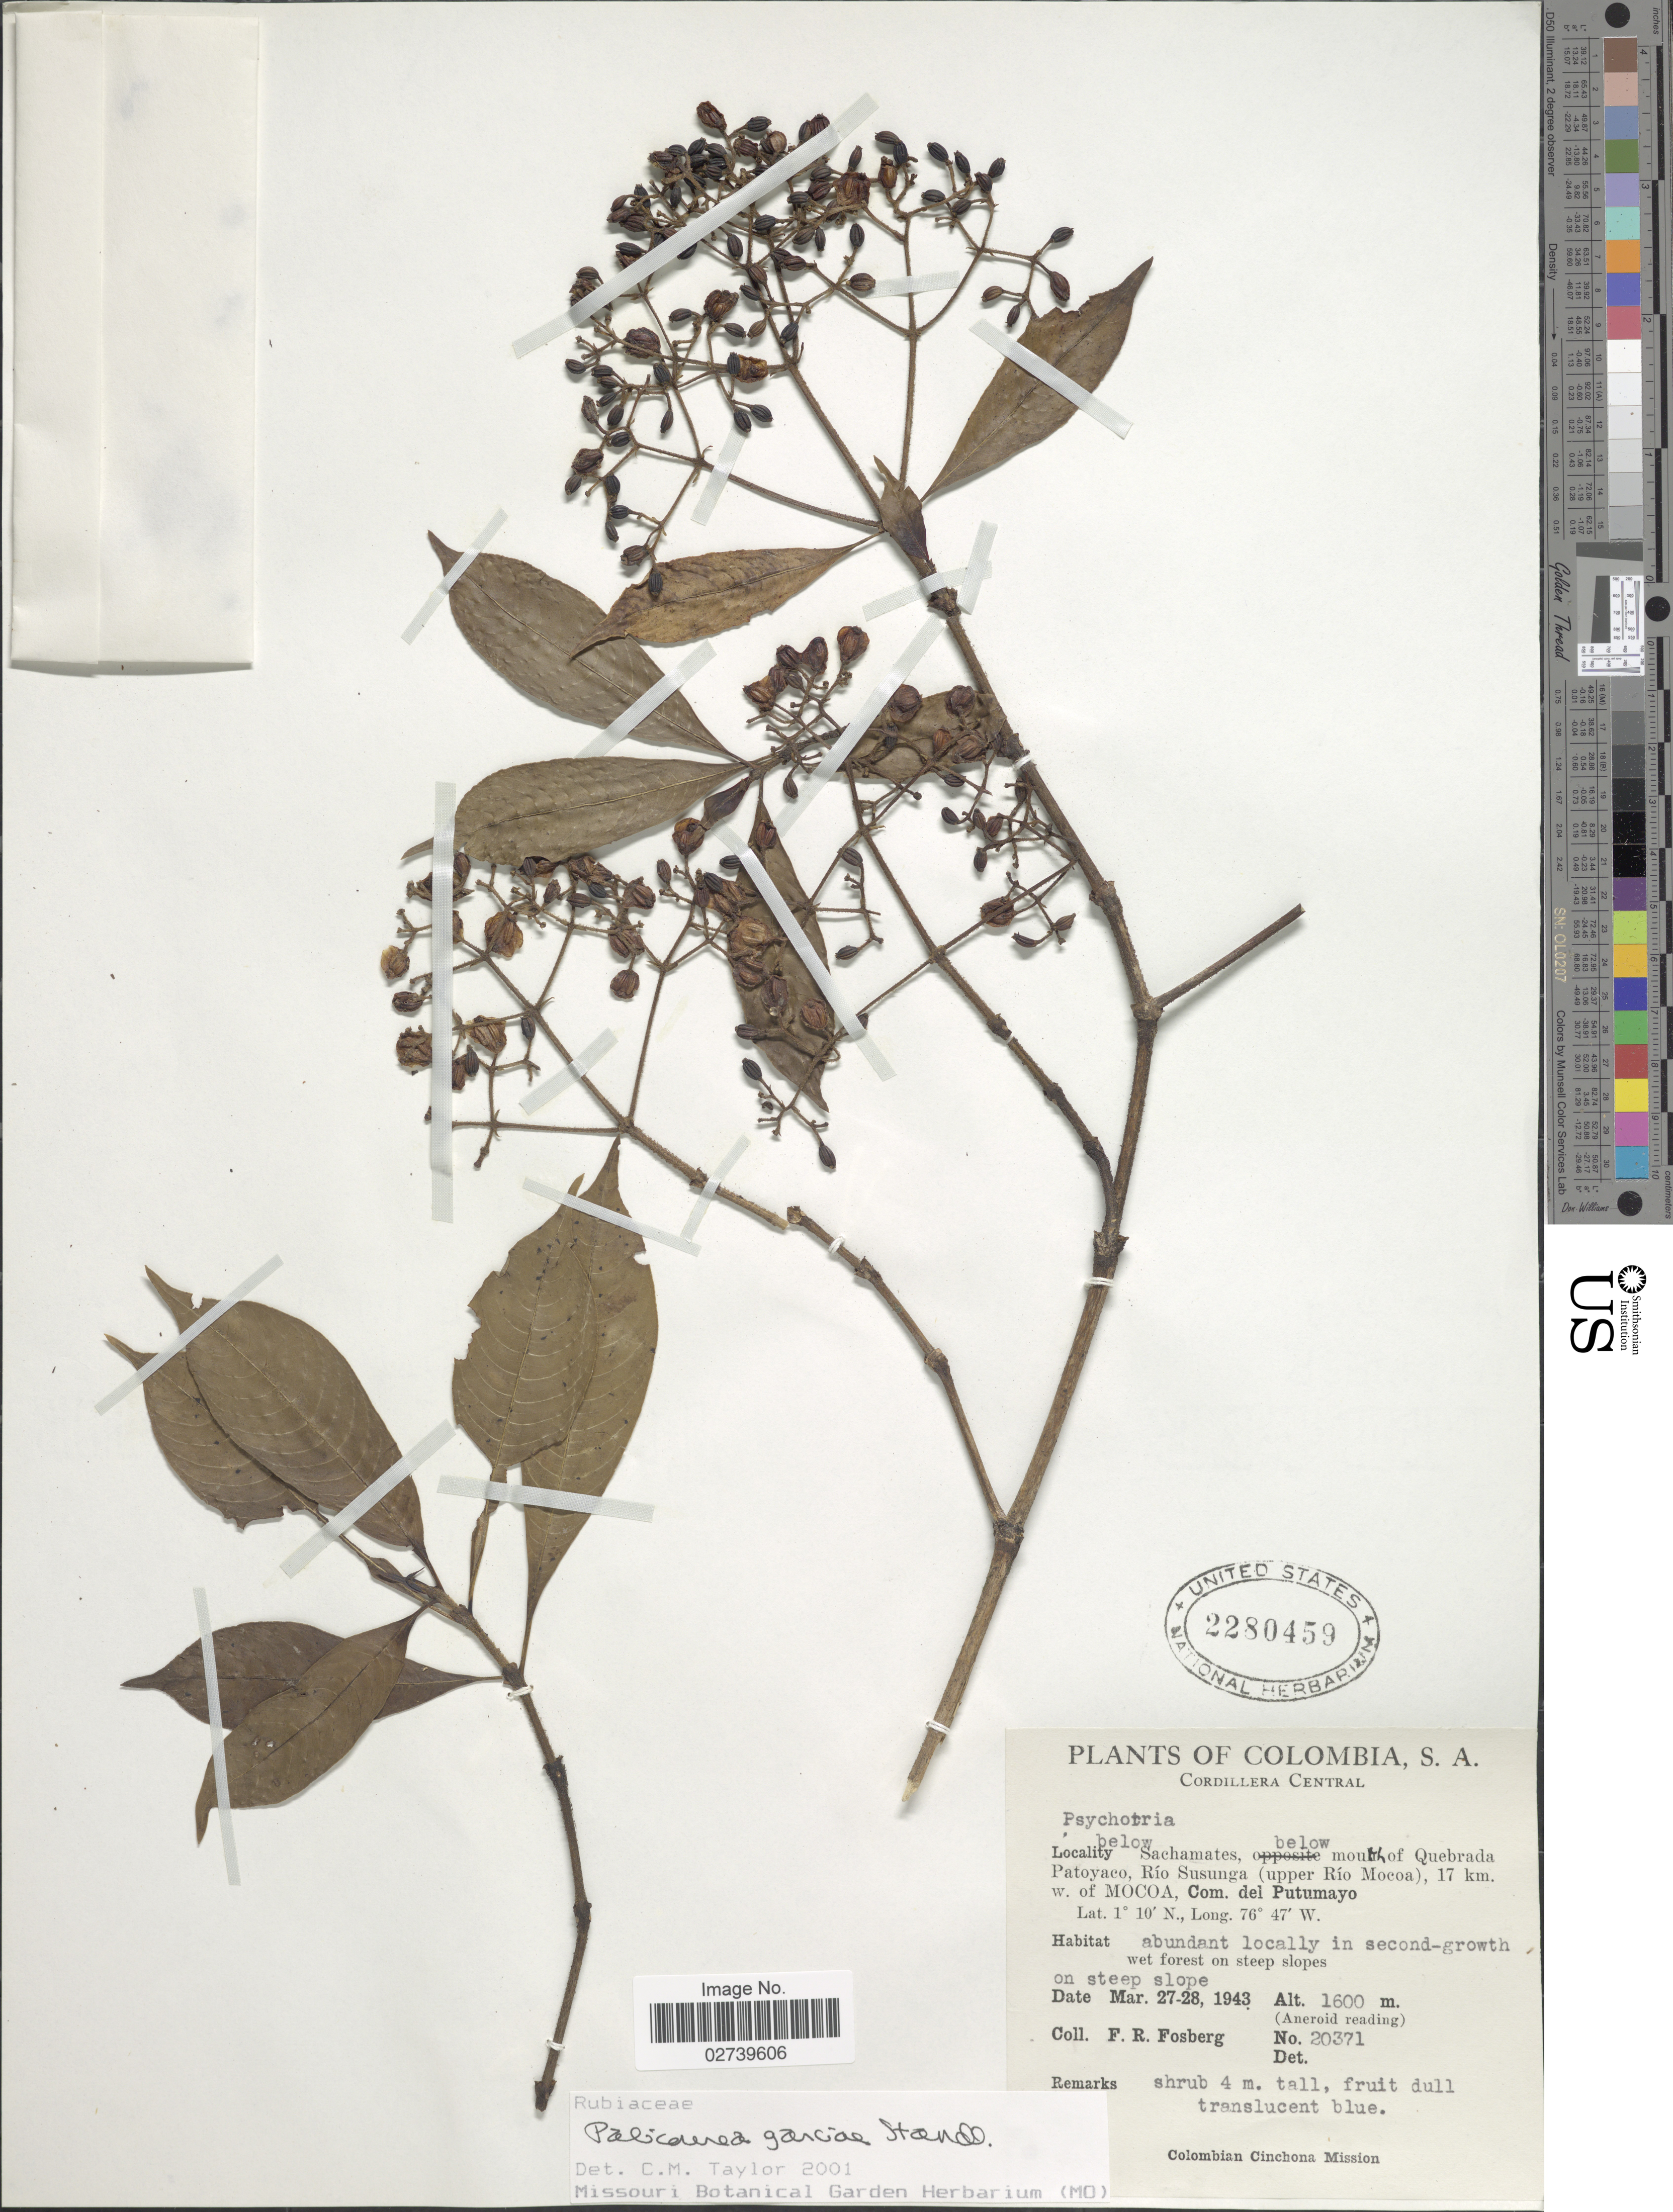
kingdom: Plantae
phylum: Tracheophyta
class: Magnoliopsida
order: Gentianales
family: Rubiaceae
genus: Palicourea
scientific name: Palicourea garciae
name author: Standl.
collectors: F. R. Fosberg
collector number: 20371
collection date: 1943-03-27/1943-03-28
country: Colombia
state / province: Putumayo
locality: Cordillera Central, below Sachamates, below mouth of Quebrada Patoyaco, Rio Susunga (upper Rio Mocoa), 17 km. w. of Mocoa, Com. del Putumayo, on steep slopes.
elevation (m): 1600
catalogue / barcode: US 2280459